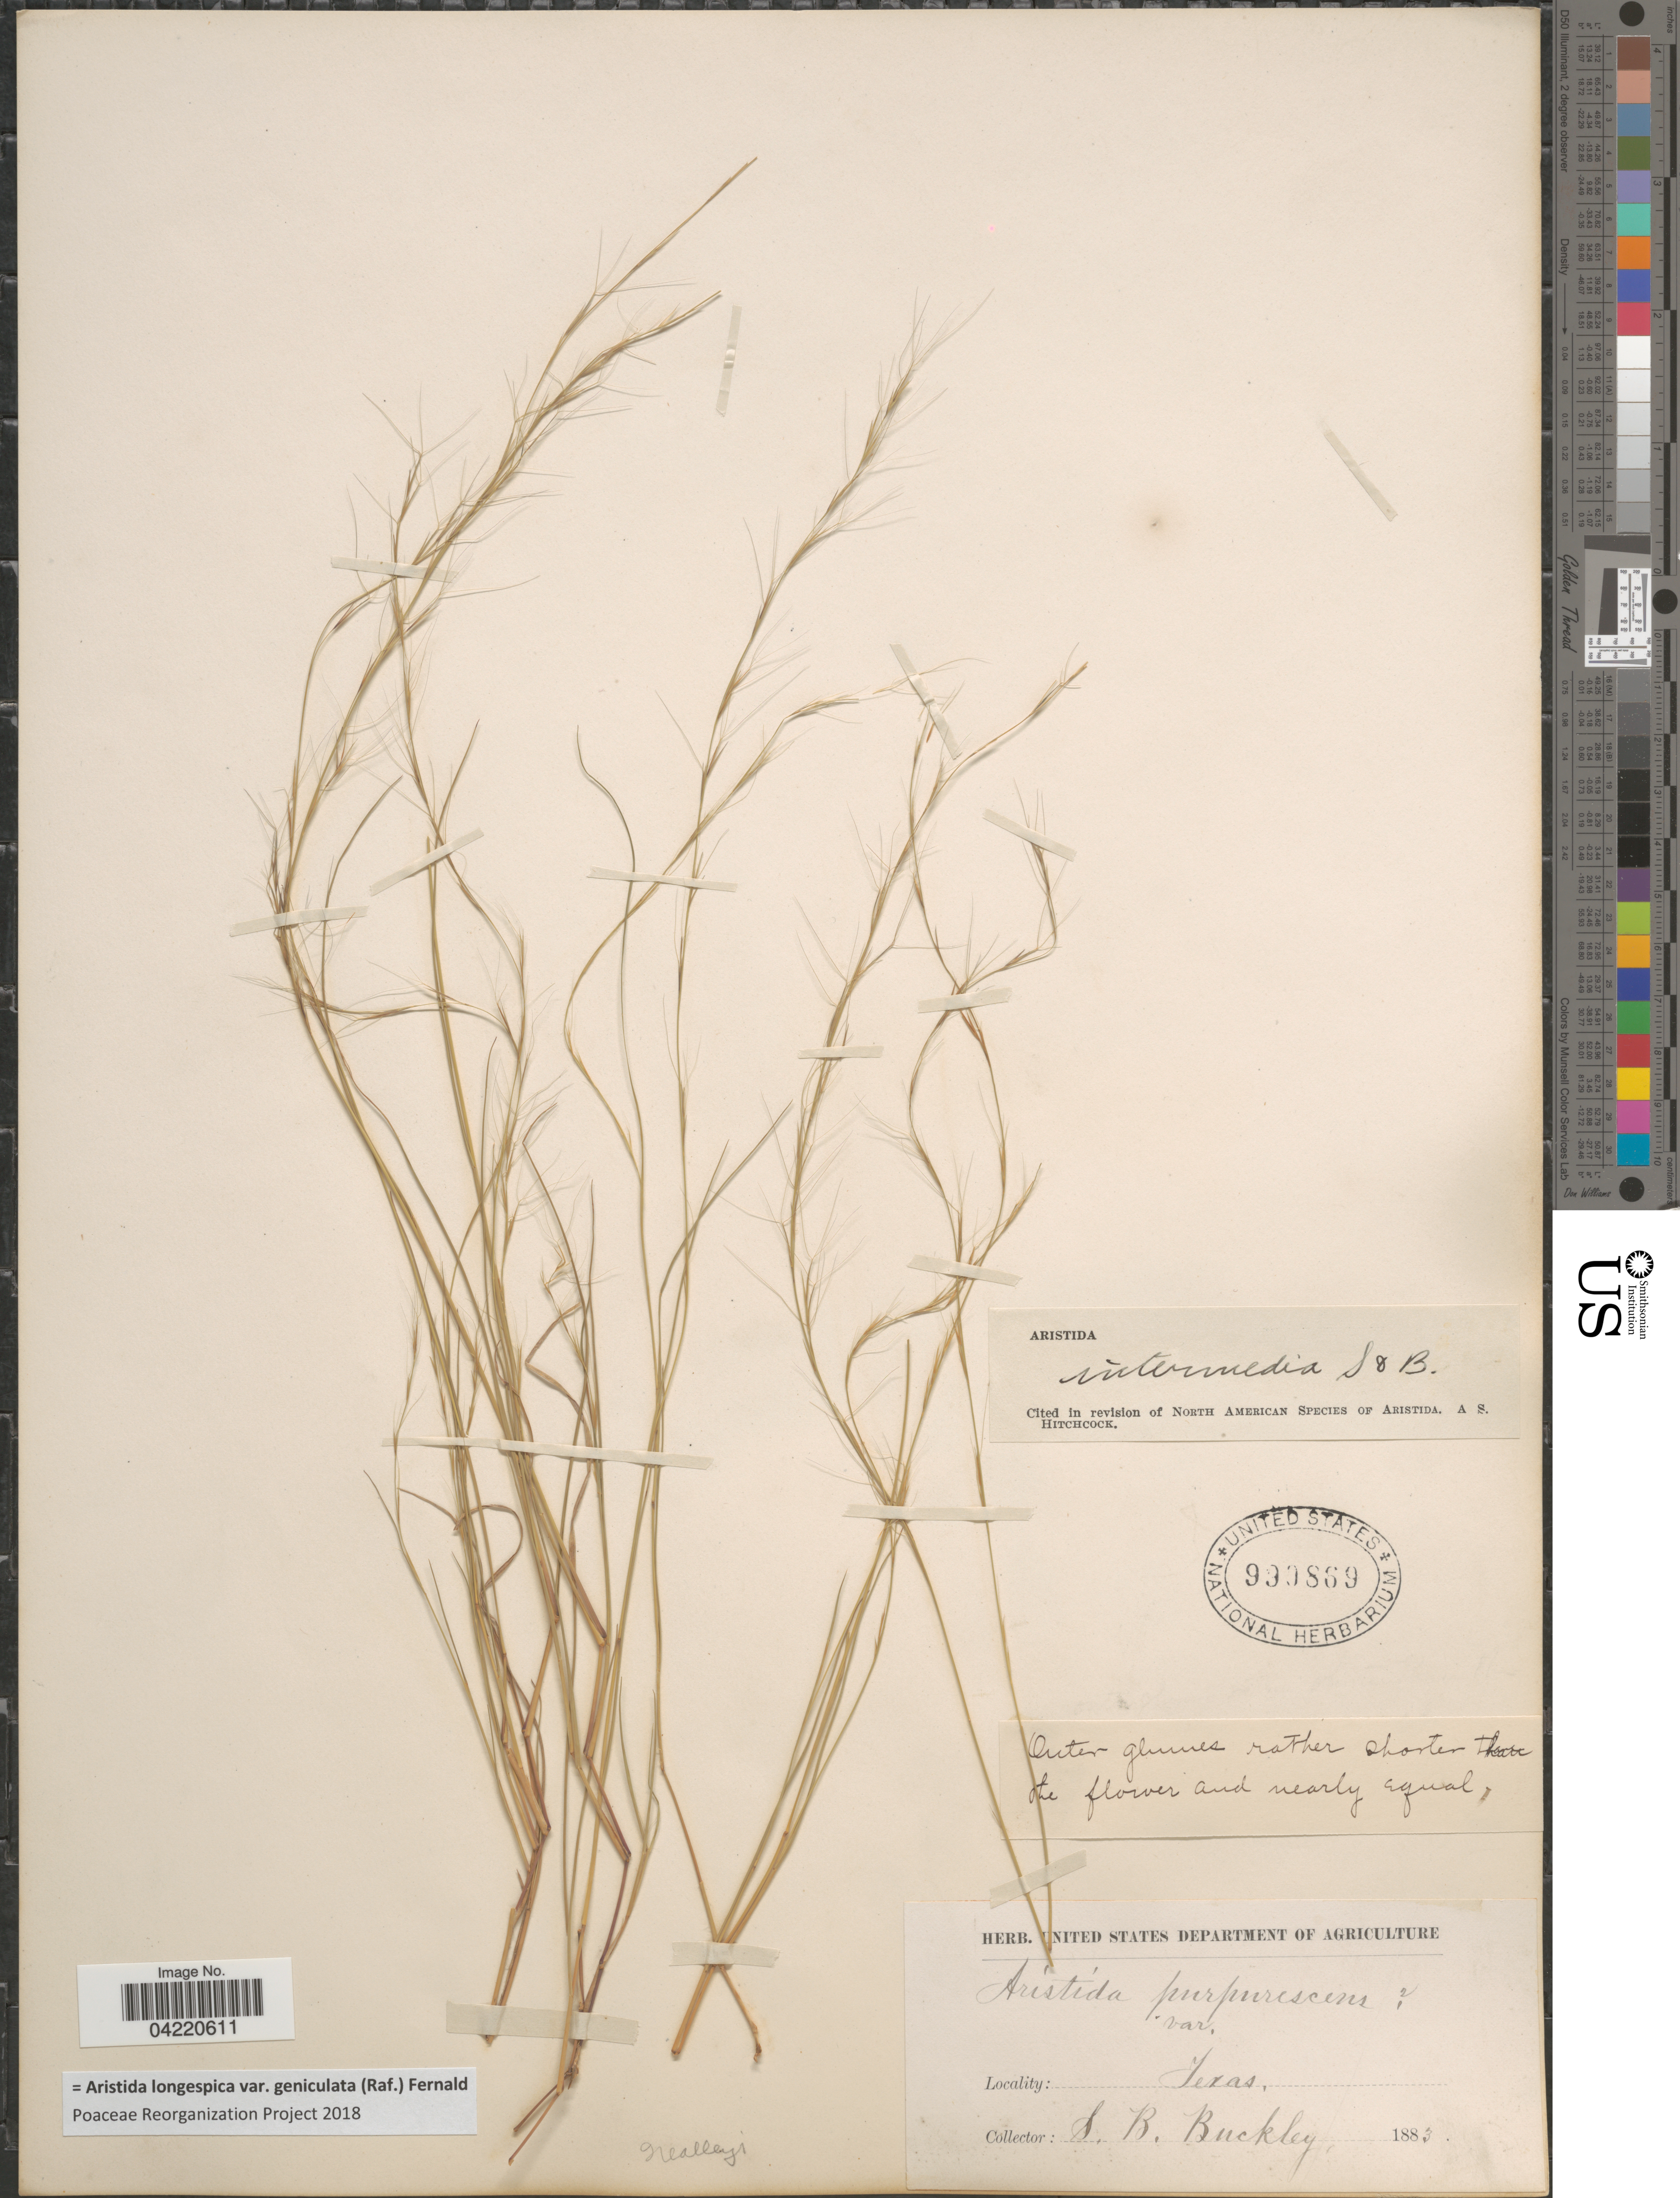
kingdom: Plantae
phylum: Tracheophyta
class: Liliopsida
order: Poales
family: Poaceae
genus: Aristida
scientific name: Aristida longespica var. geniculata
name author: (Raf.) Fernald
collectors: S. B. Buckley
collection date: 1883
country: United States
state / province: Texas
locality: Nealley's.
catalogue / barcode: US 990869